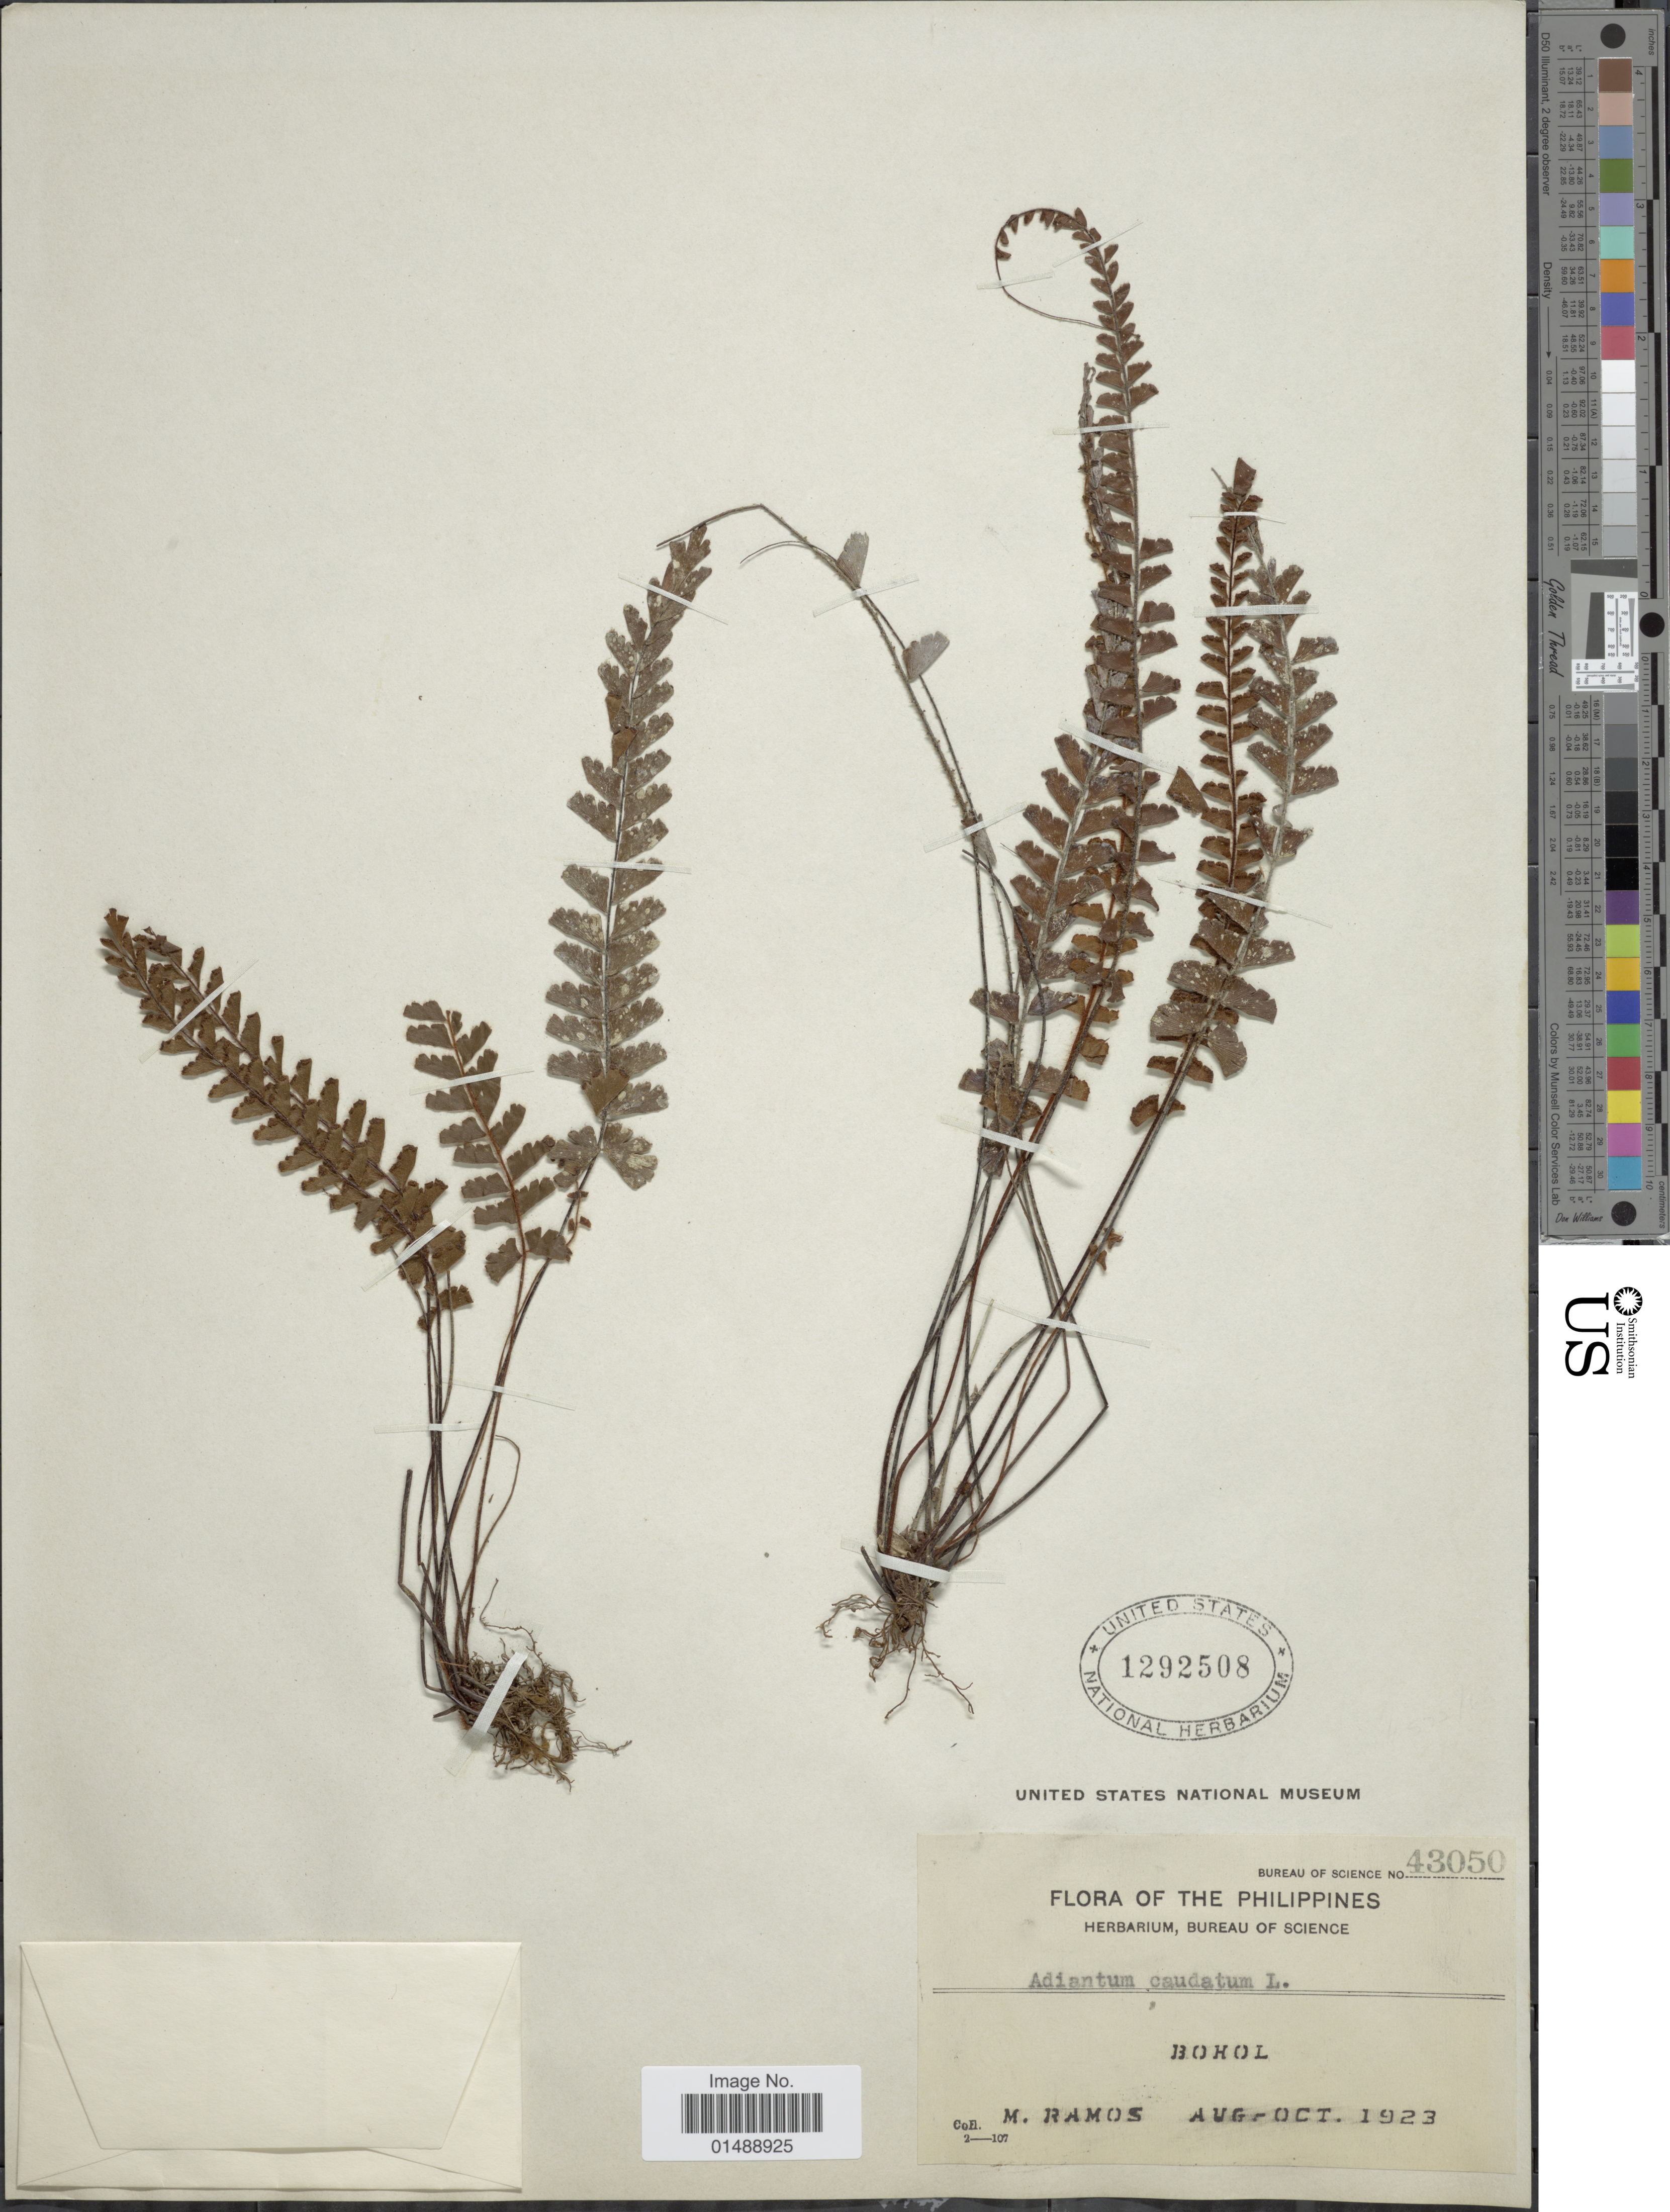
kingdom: Plantae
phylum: Tracheophyta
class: Polypodiopsida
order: Polypodiales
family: Pteridaceae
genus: Adiantum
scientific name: Adiantum caudatum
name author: L.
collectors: M. Ramos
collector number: Bureau of Science 43050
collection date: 1923-08/1923-10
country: Philippines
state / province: Central Visayas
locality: Bohol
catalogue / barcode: US 1292508